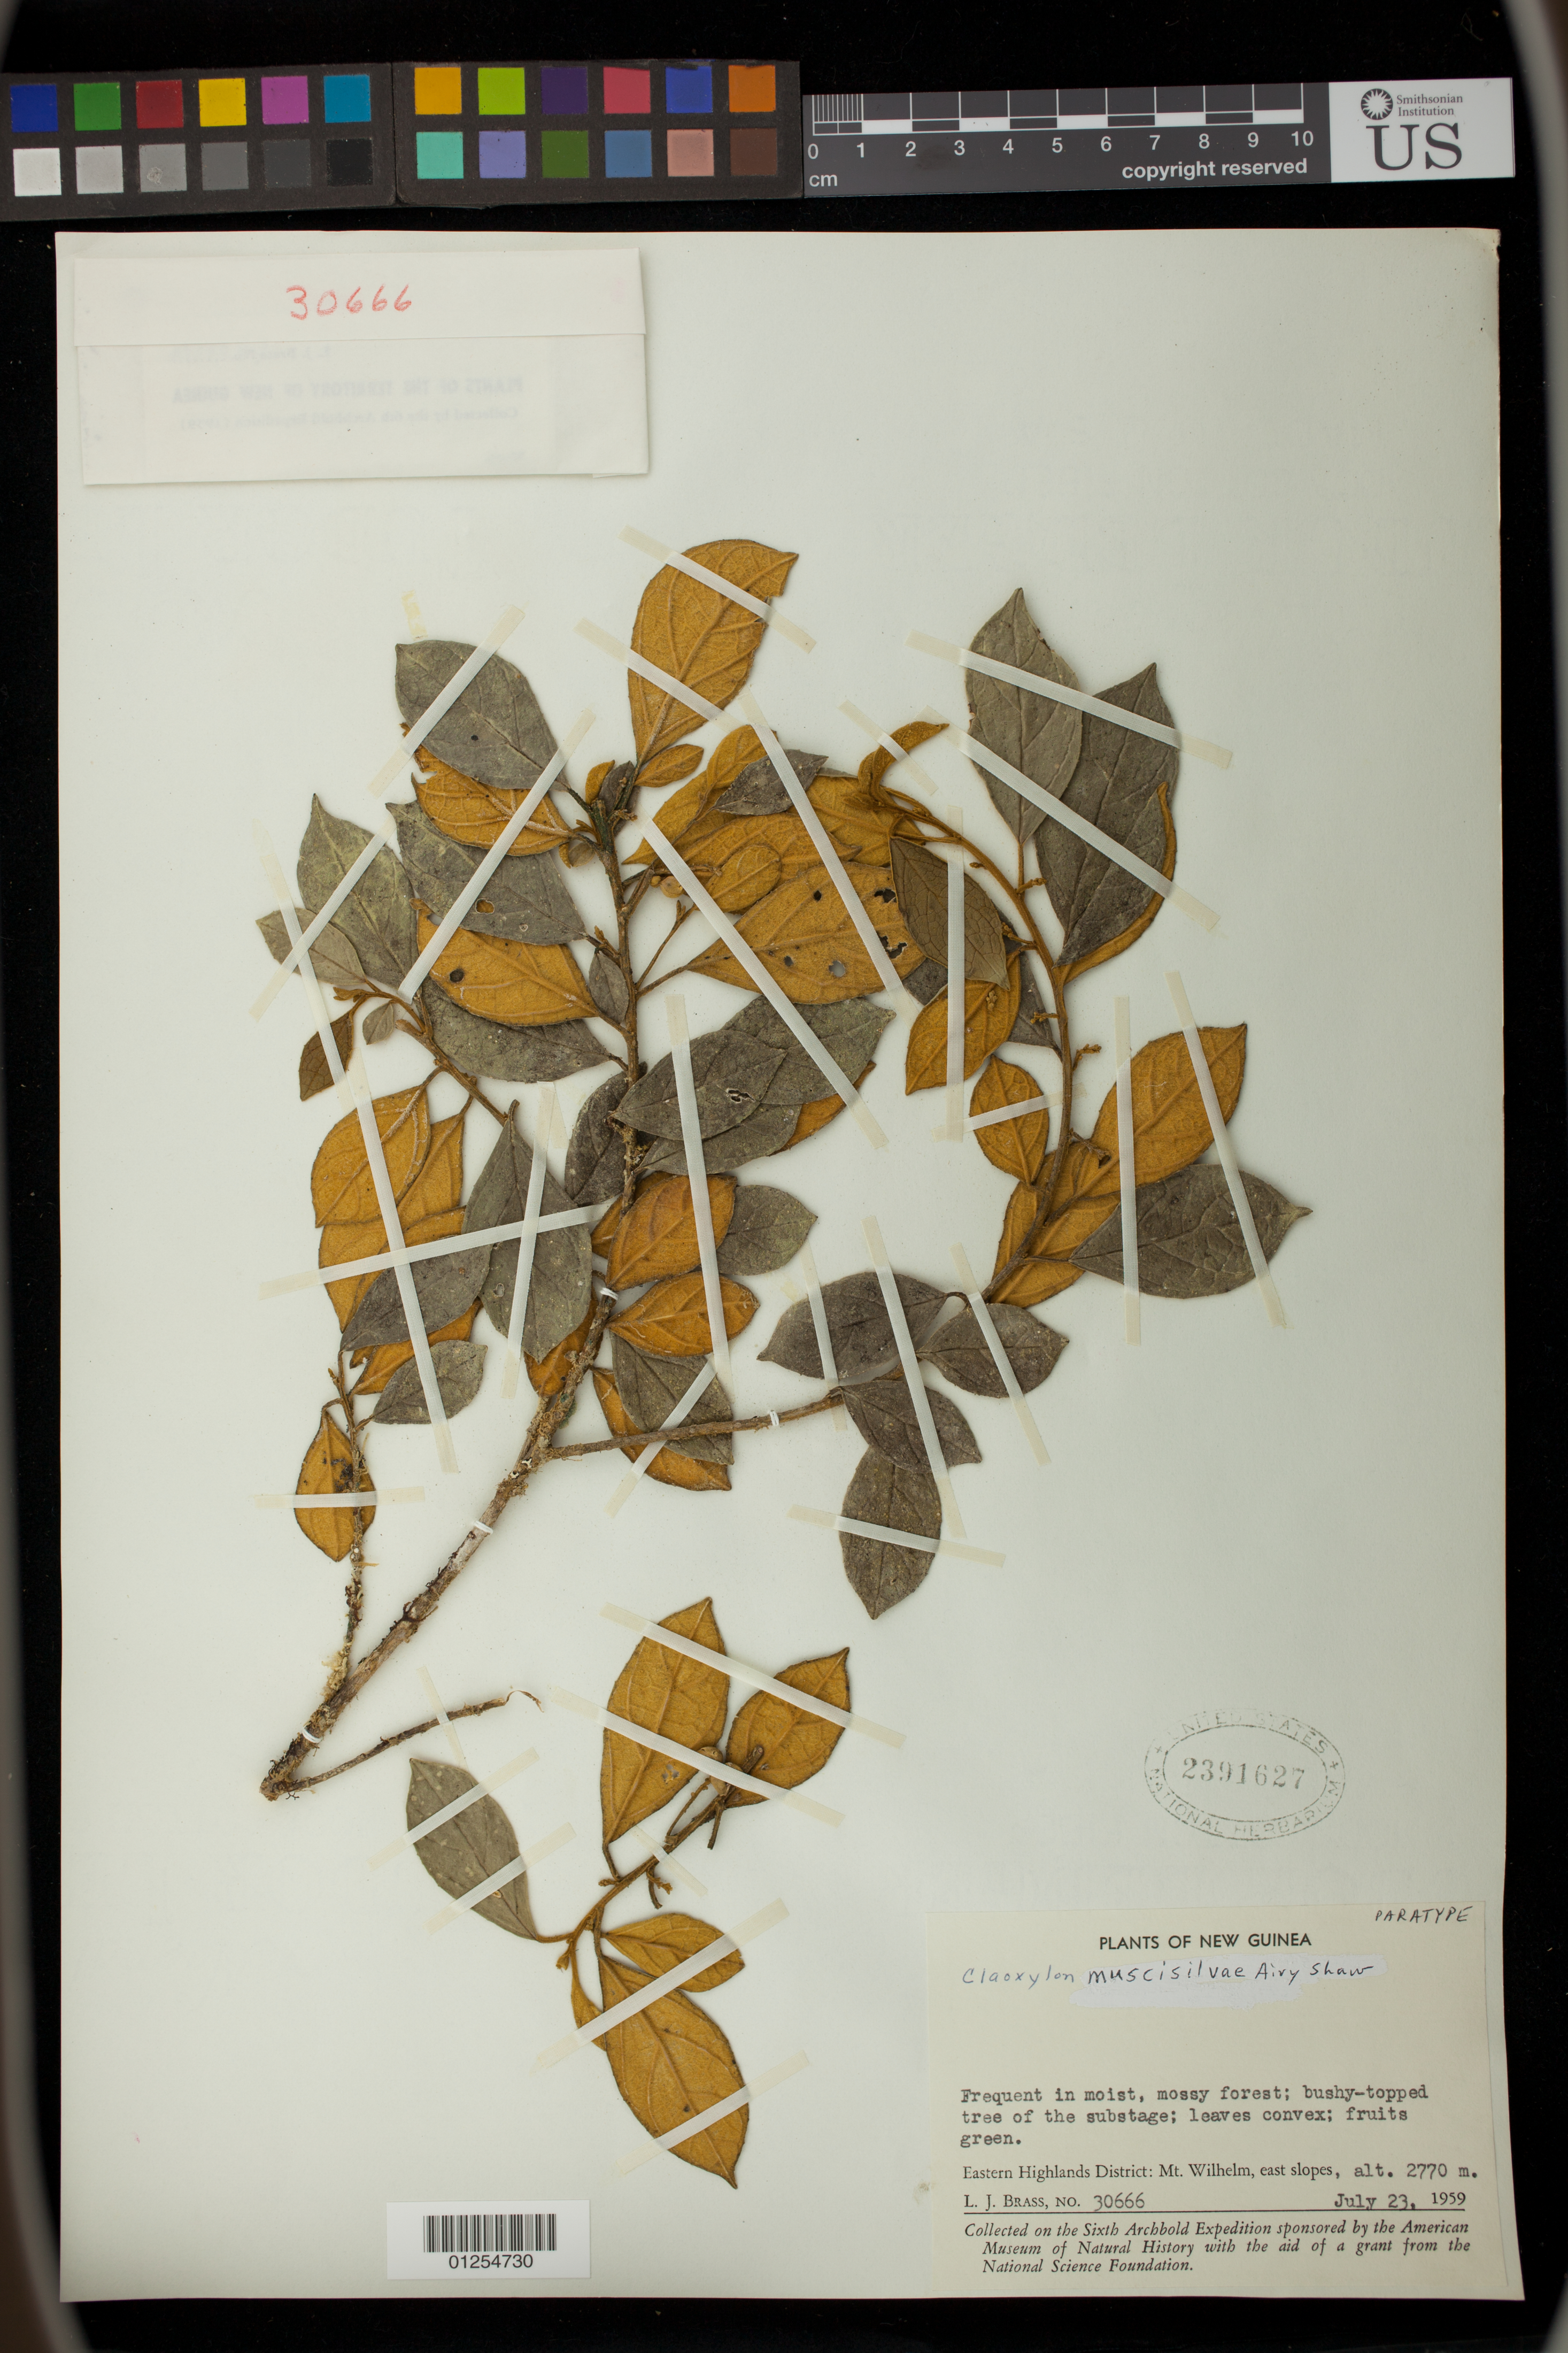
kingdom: Plantae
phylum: Tracheophyta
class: Magnoliopsida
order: Malpighiales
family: Euphorbiaceae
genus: Claoxylon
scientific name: Claoxylon muscisilvae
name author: Airy Shaw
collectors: L. J. Brass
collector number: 30666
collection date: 1959-07-23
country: Papua New Guinea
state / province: Eastern Highlands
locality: Mt. Wilhelm, east slopes.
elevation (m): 2770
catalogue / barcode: US 2391627